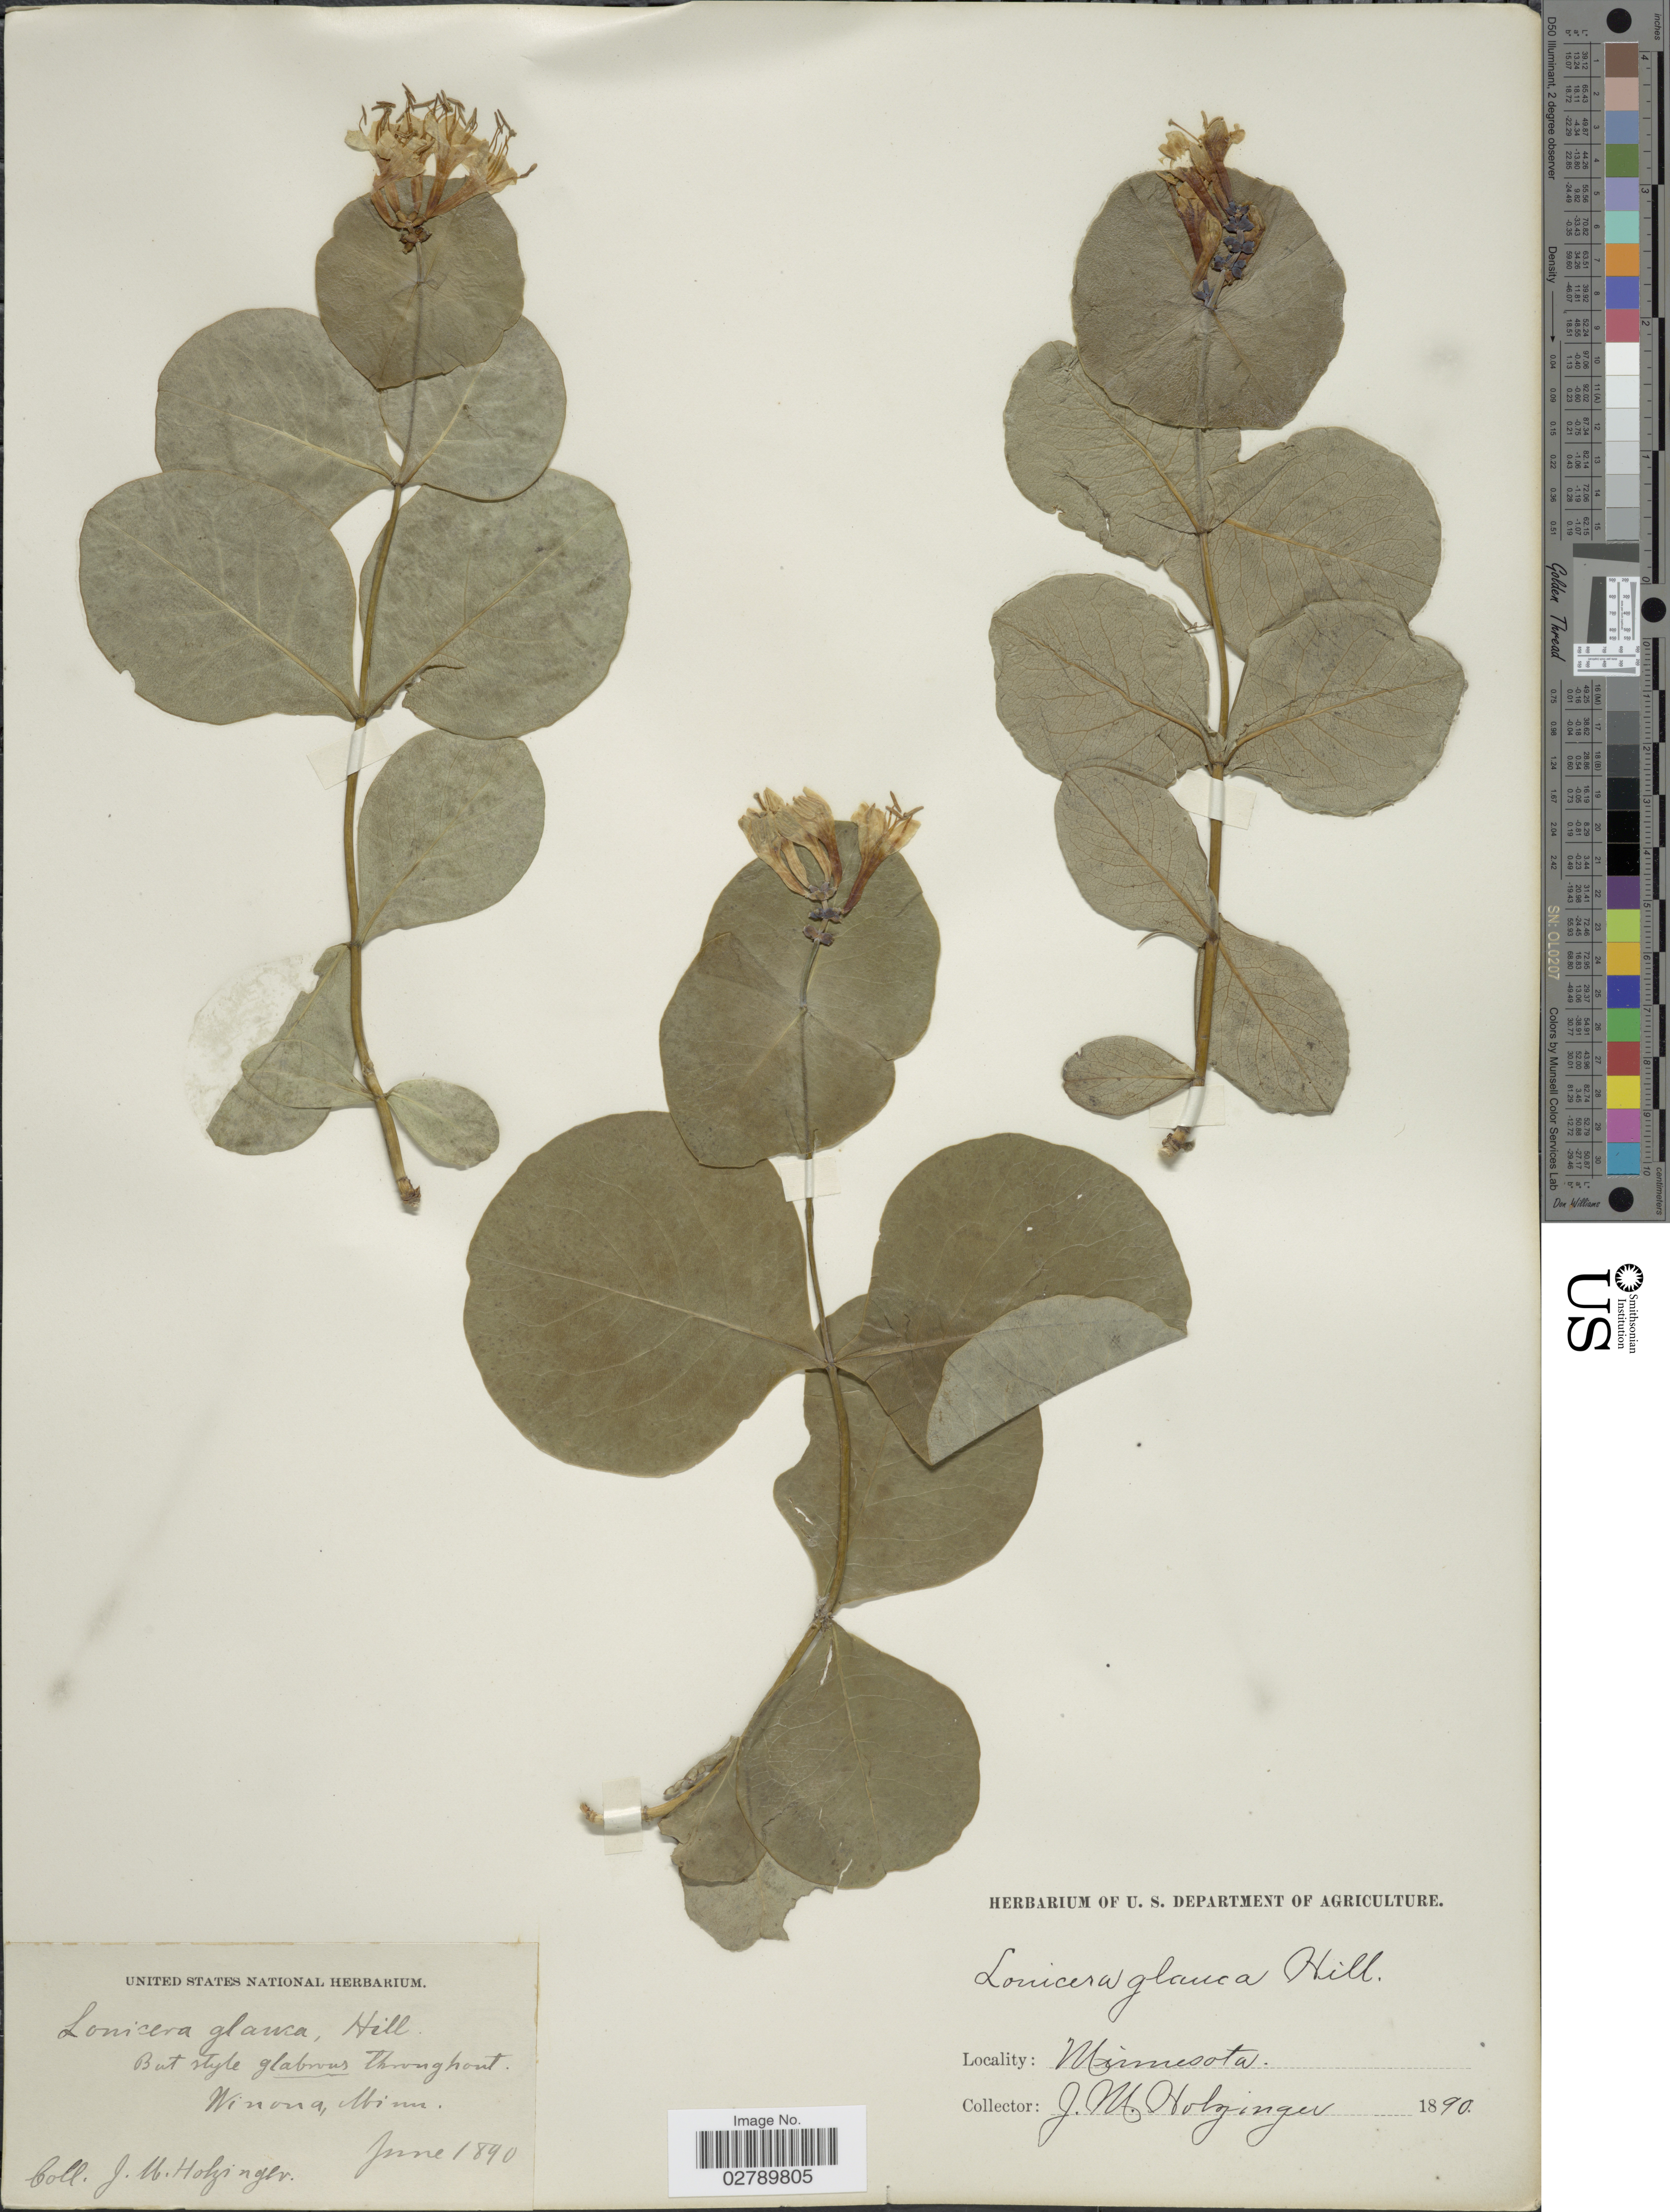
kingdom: Plantae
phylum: Tracheophyta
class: Magnoliopsida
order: Dipsacales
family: Caprifoliaceae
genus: Lonicera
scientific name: Lonicera prolifera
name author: (O. Kirchner) Booth ex Rehder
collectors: J. M. Holzinger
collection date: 1890-06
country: United States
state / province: Minnesota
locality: Winona.